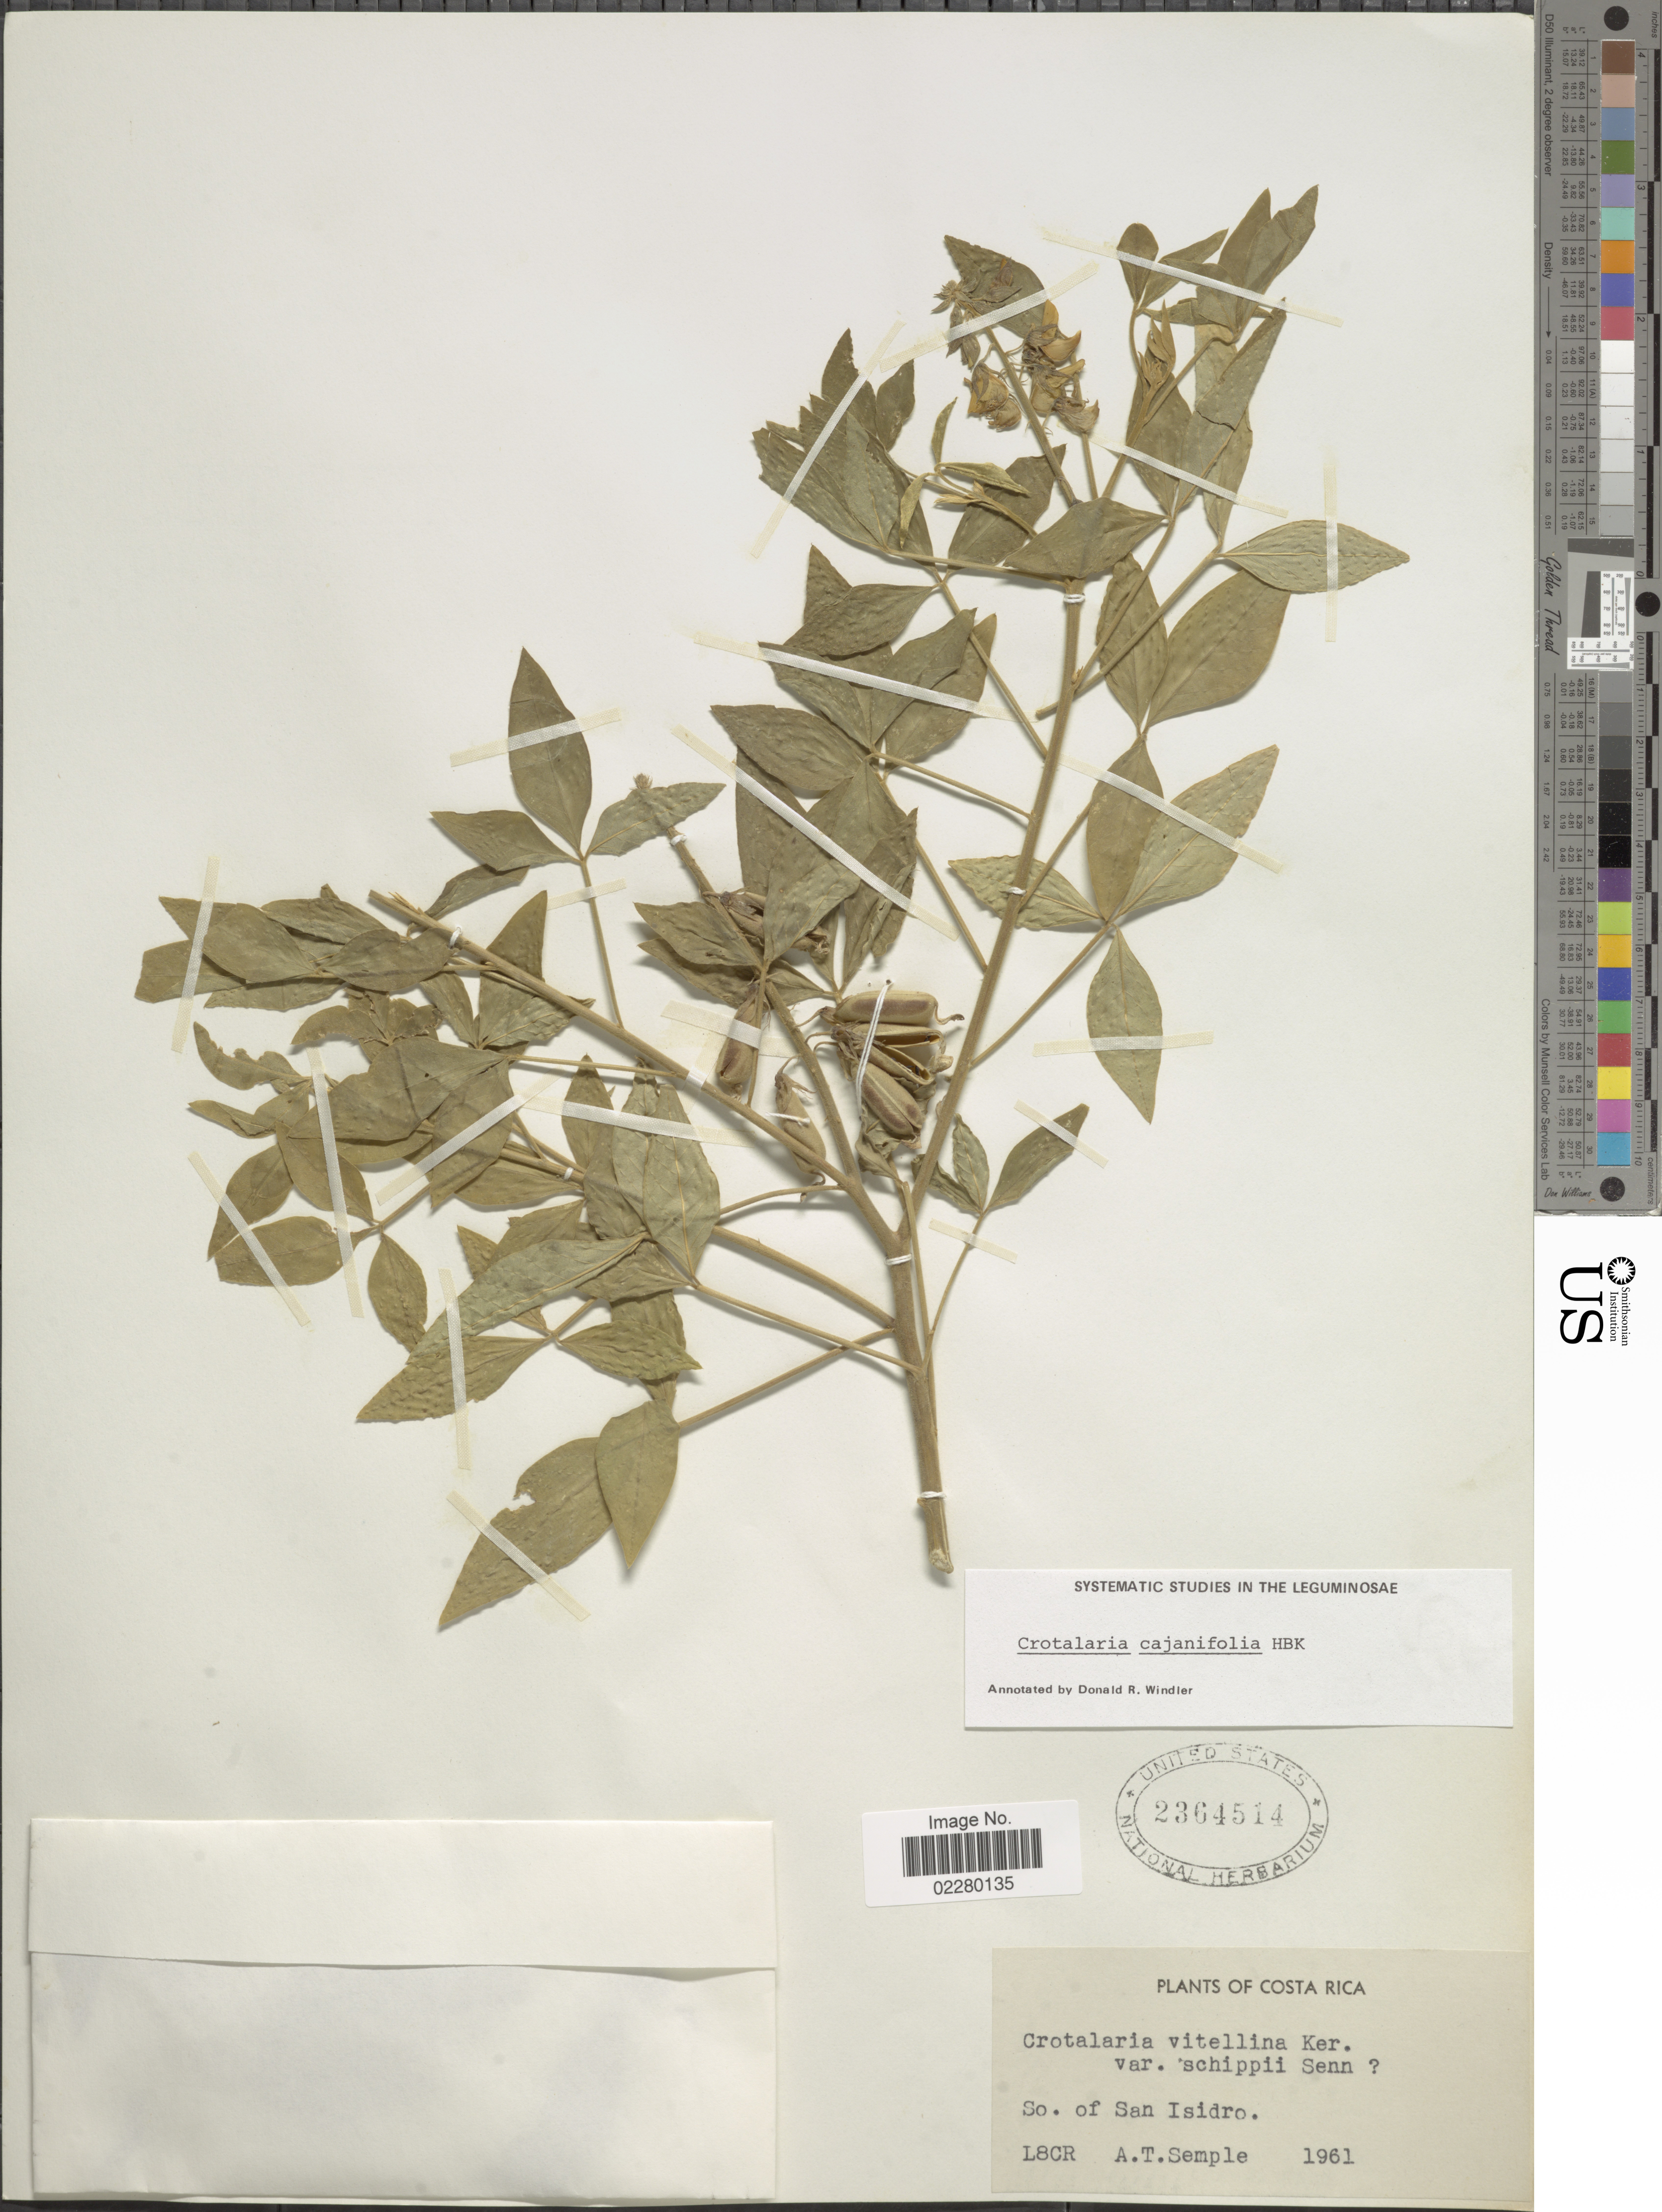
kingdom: Plantae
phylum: Tracheophyta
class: Magnoliopsida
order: Fabales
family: Fabaceae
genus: Crotalaria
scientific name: Crotalaria cajanifolia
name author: Kunth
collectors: A. Semple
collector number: L8CR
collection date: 1961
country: Costa Rica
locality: So. of San Isidro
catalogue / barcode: US 2364514